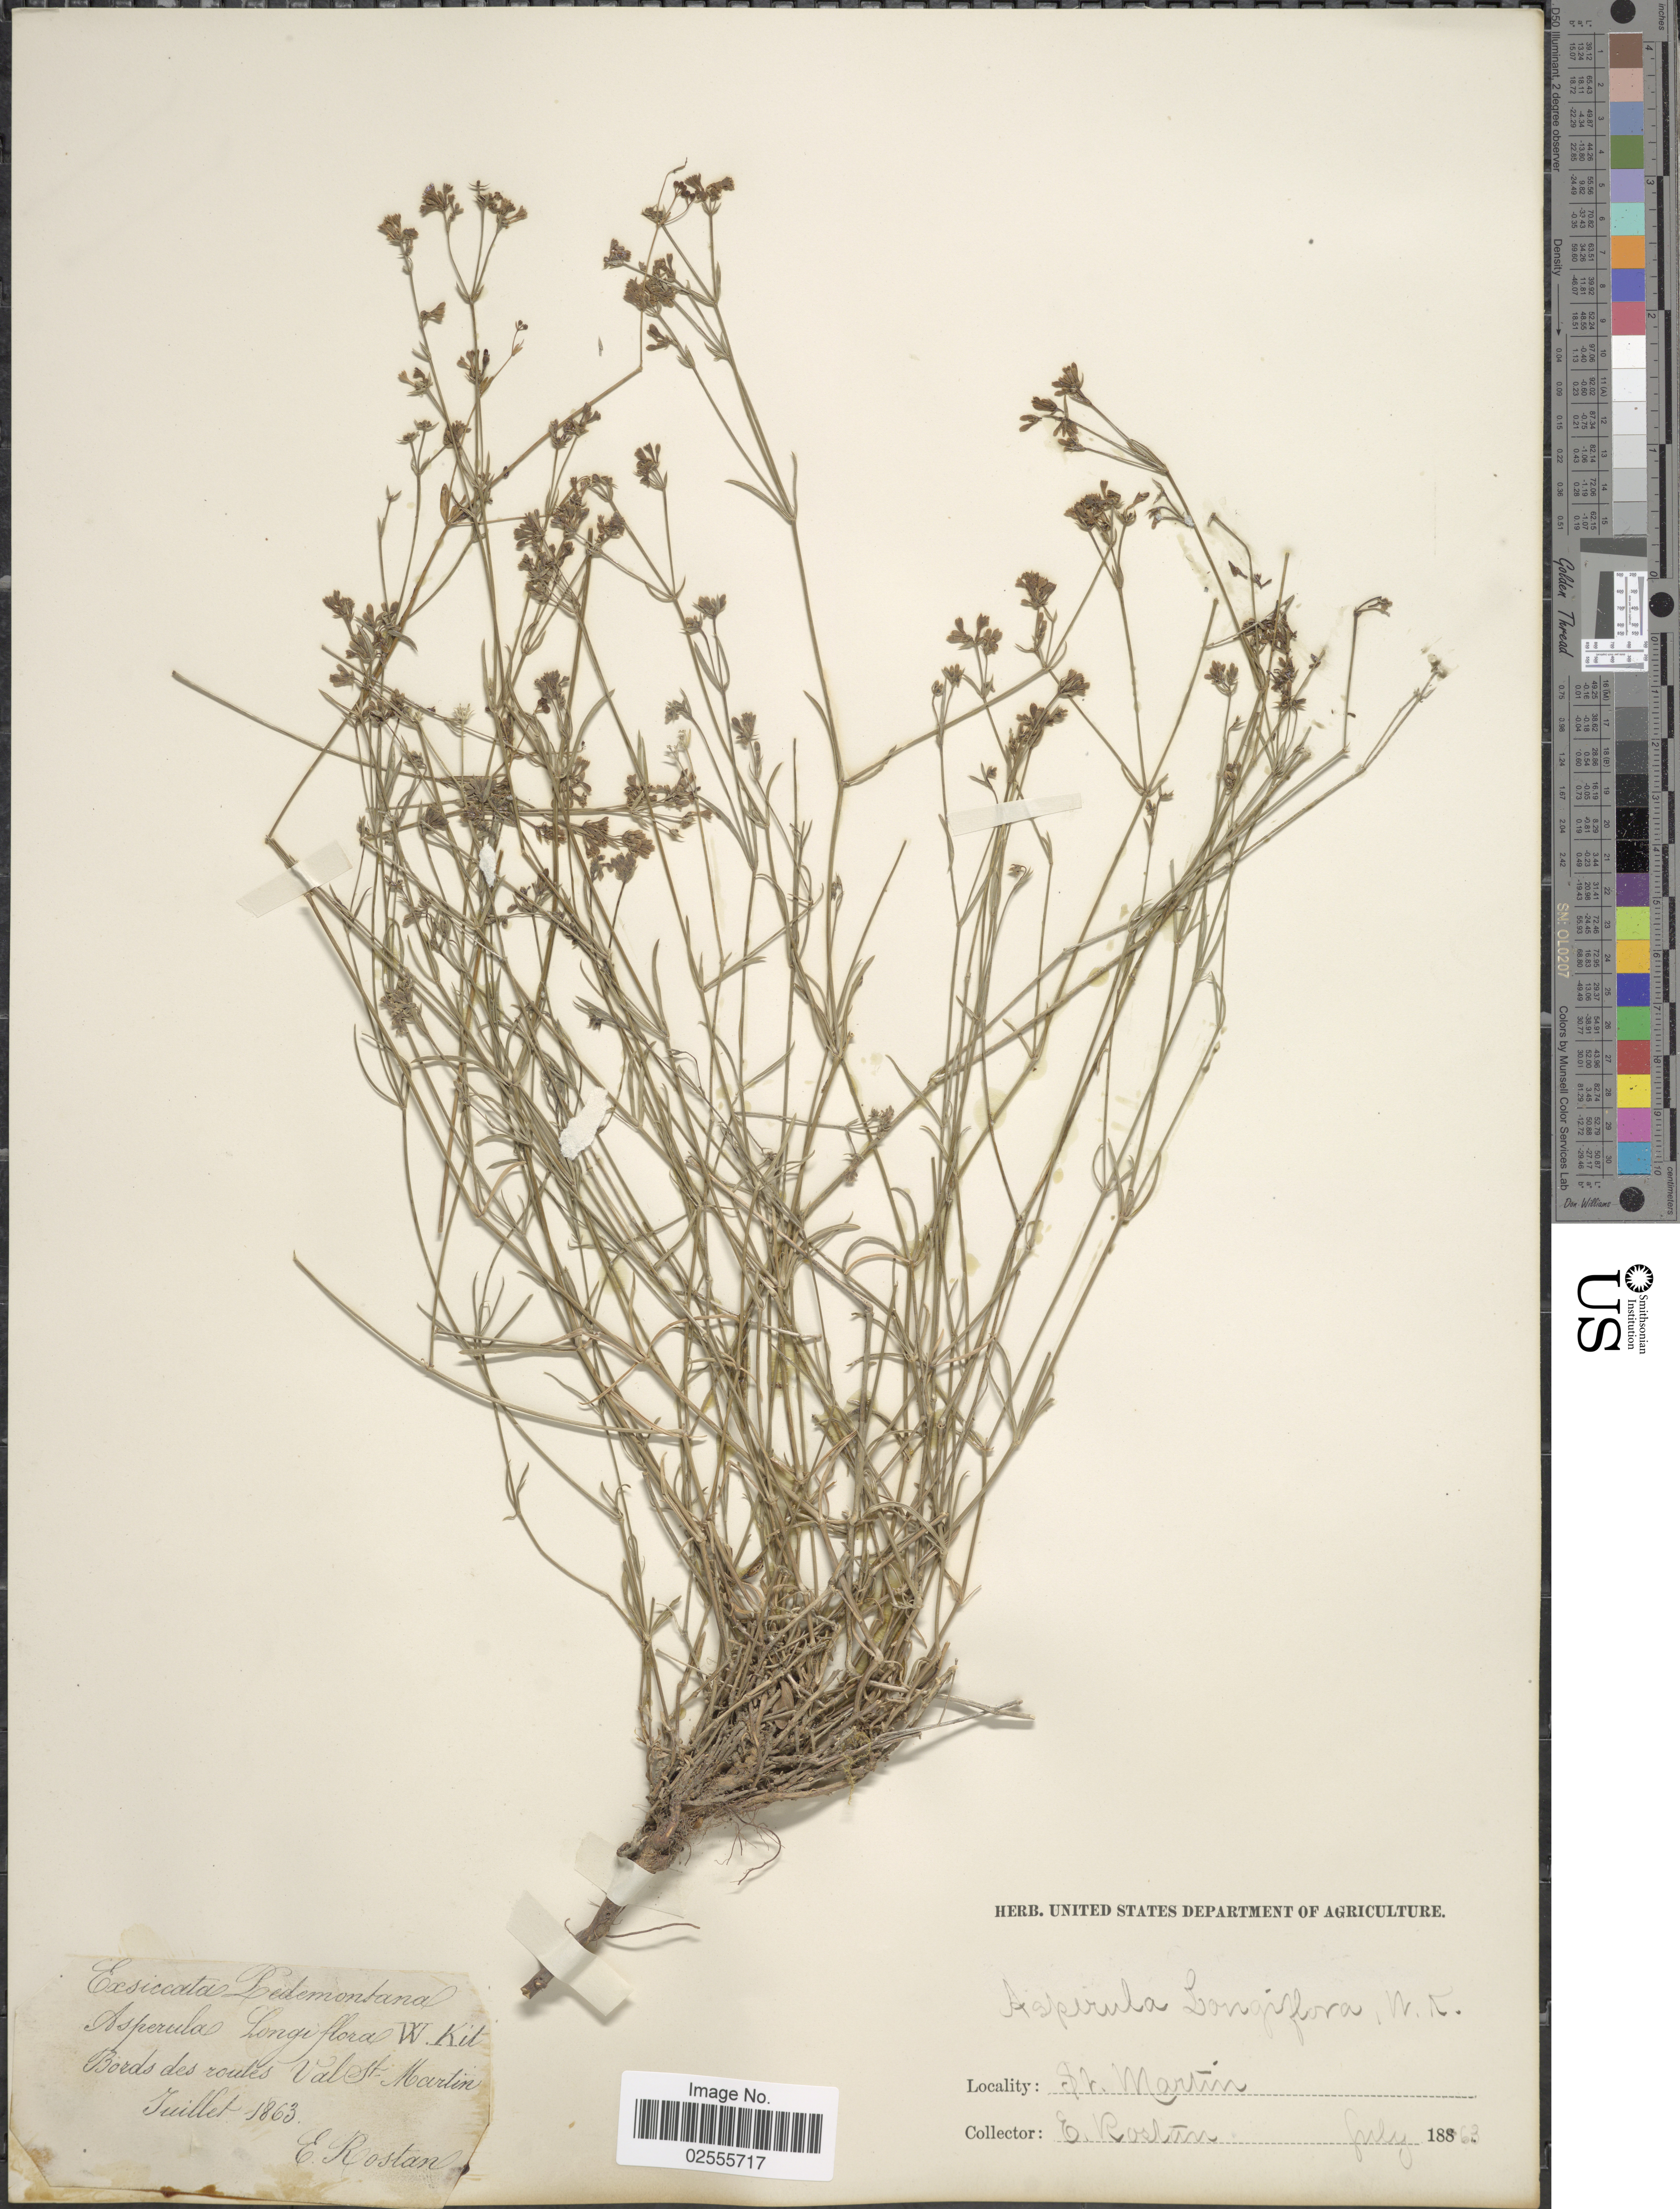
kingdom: Plantae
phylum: Tracheophyta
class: Magnoliopsida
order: Gentianales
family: Rubiaceae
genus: Asperula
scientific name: Asperula longiflora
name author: Waldst. & Kit.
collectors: E. Rostan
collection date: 1863-07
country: Sint Maartin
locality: Bords des routes Val St. Martin.